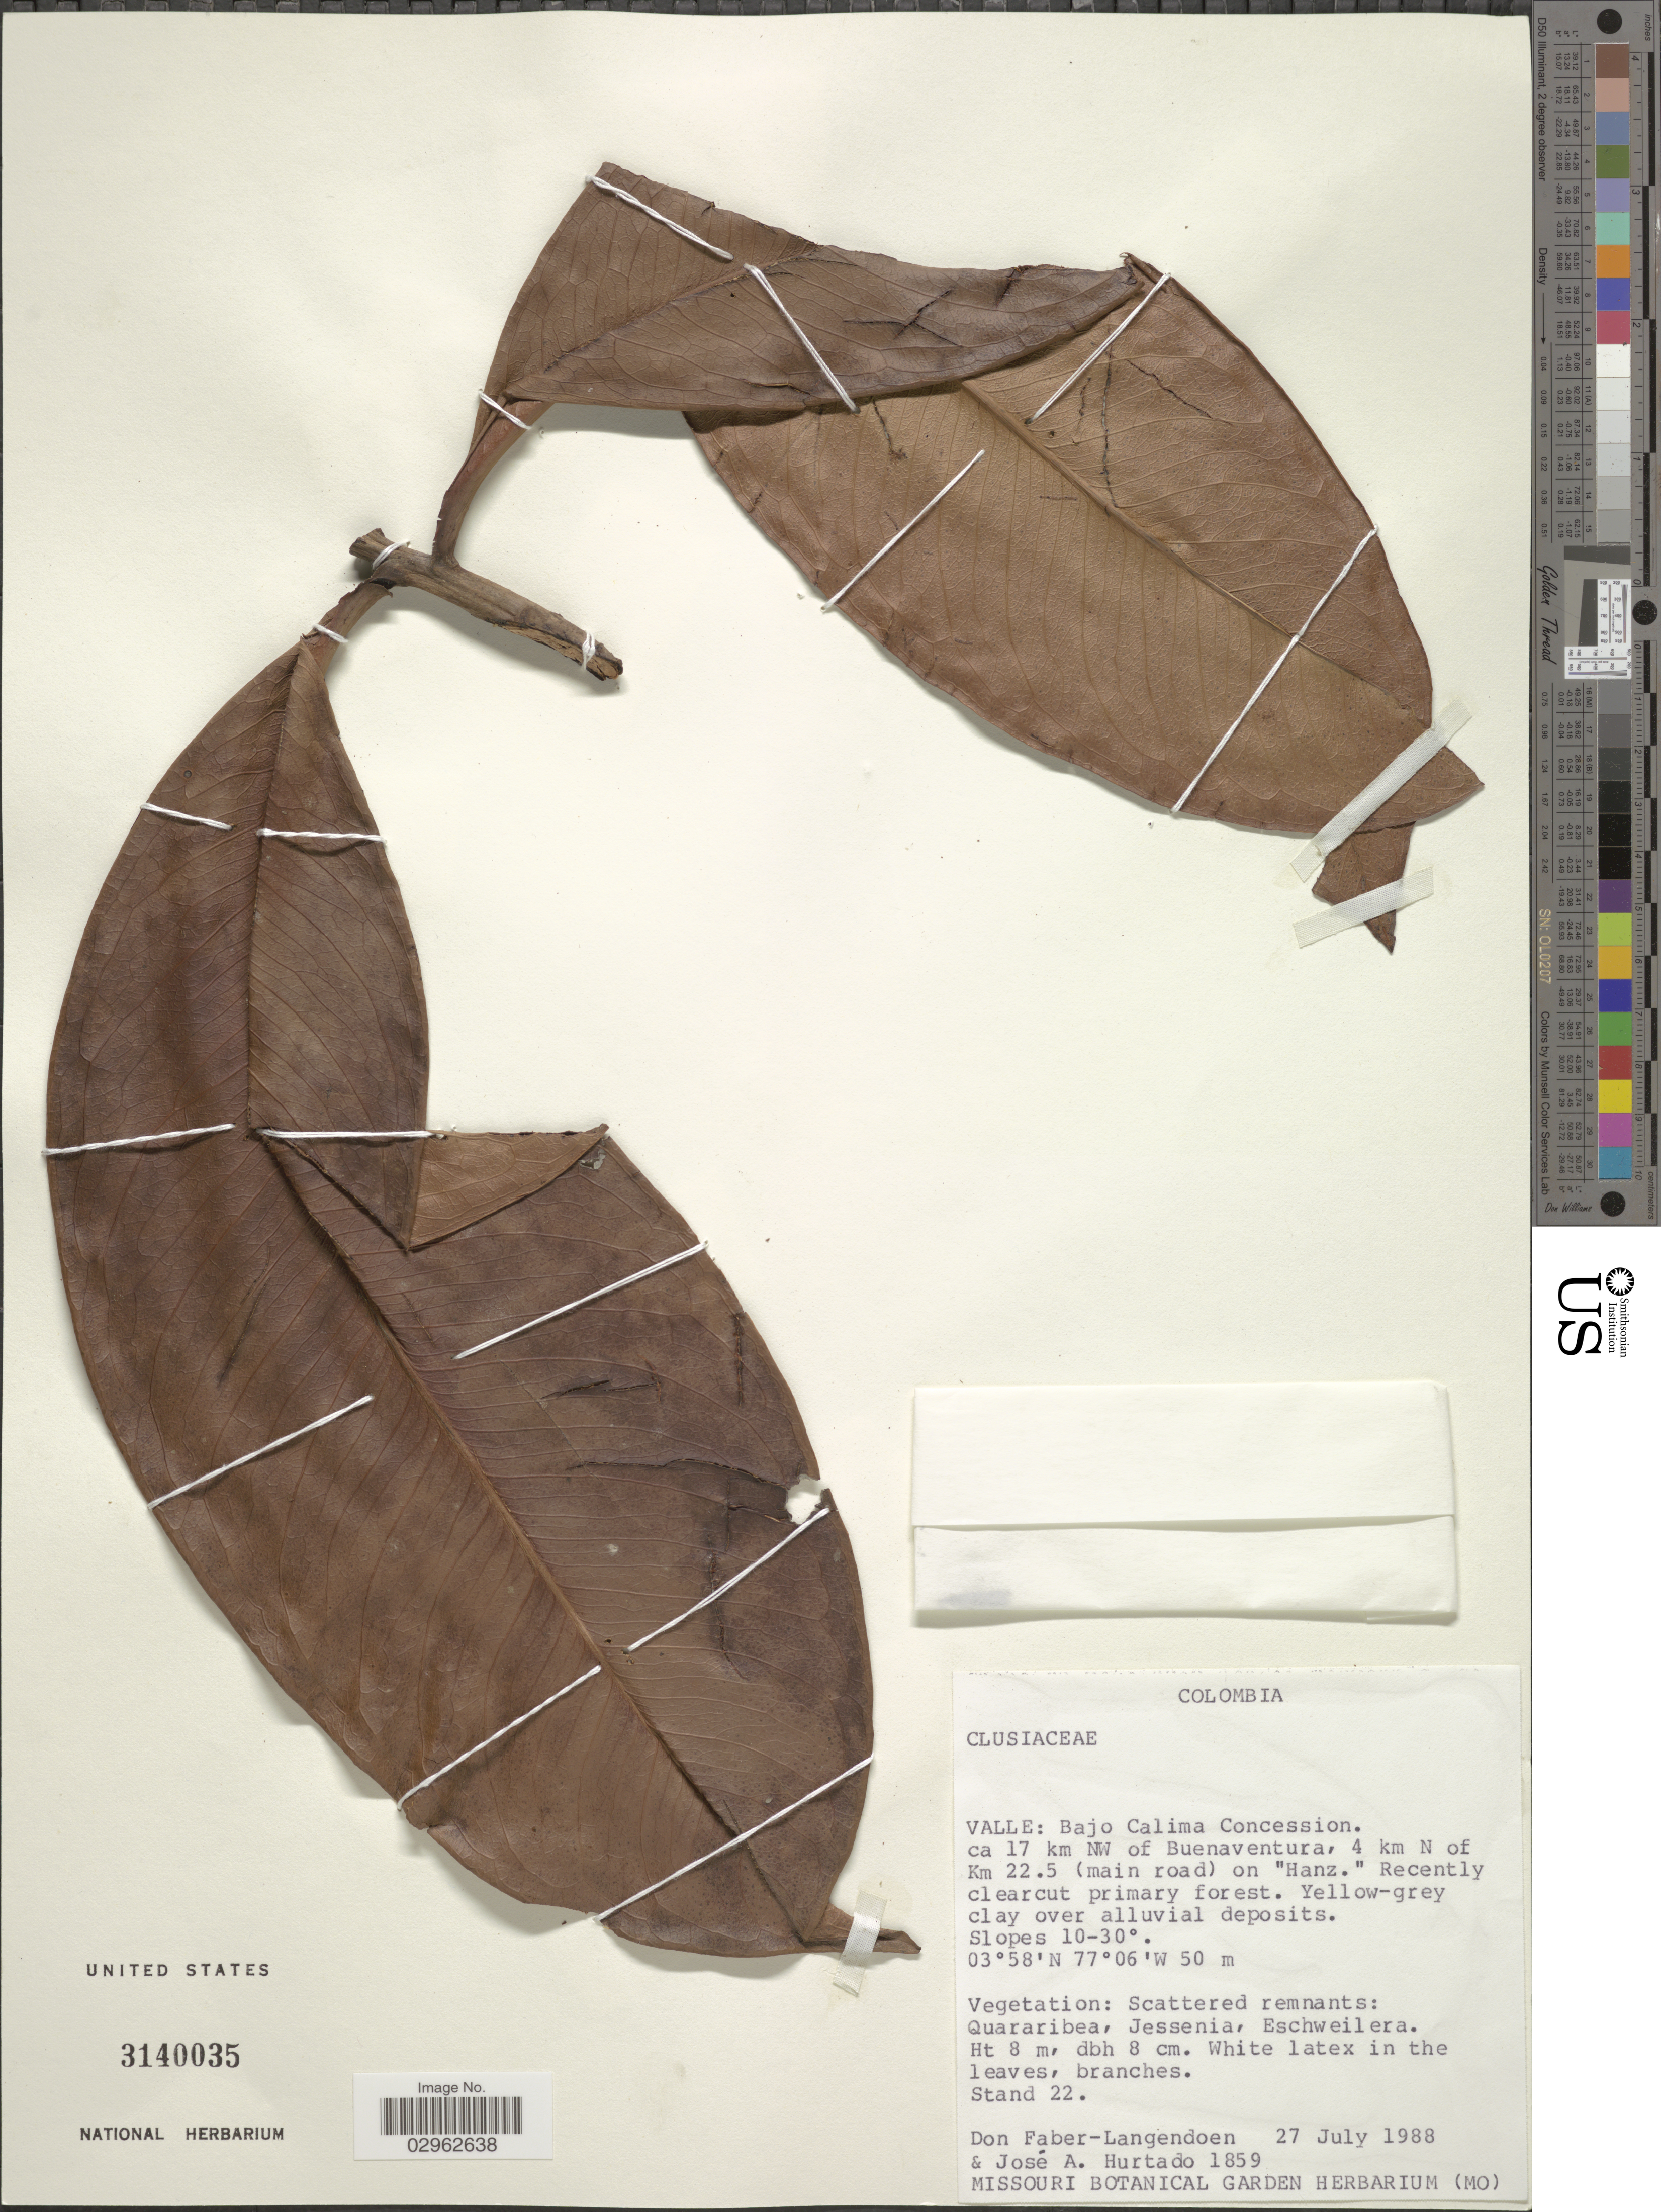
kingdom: Plantae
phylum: Tracheophyta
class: Magnoliopsida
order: Malpighiales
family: Clusiaceae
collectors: D. Faber-Langendoen & J. Hurtado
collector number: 1859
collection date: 1988-07-27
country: Colombia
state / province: Valle del Cauca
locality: Bajo Calima Concession, ca 17 km NW of Buenaventura, 4 km N of Km. 22.5 (main road) on "Hanz".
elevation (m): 50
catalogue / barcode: US 3140035